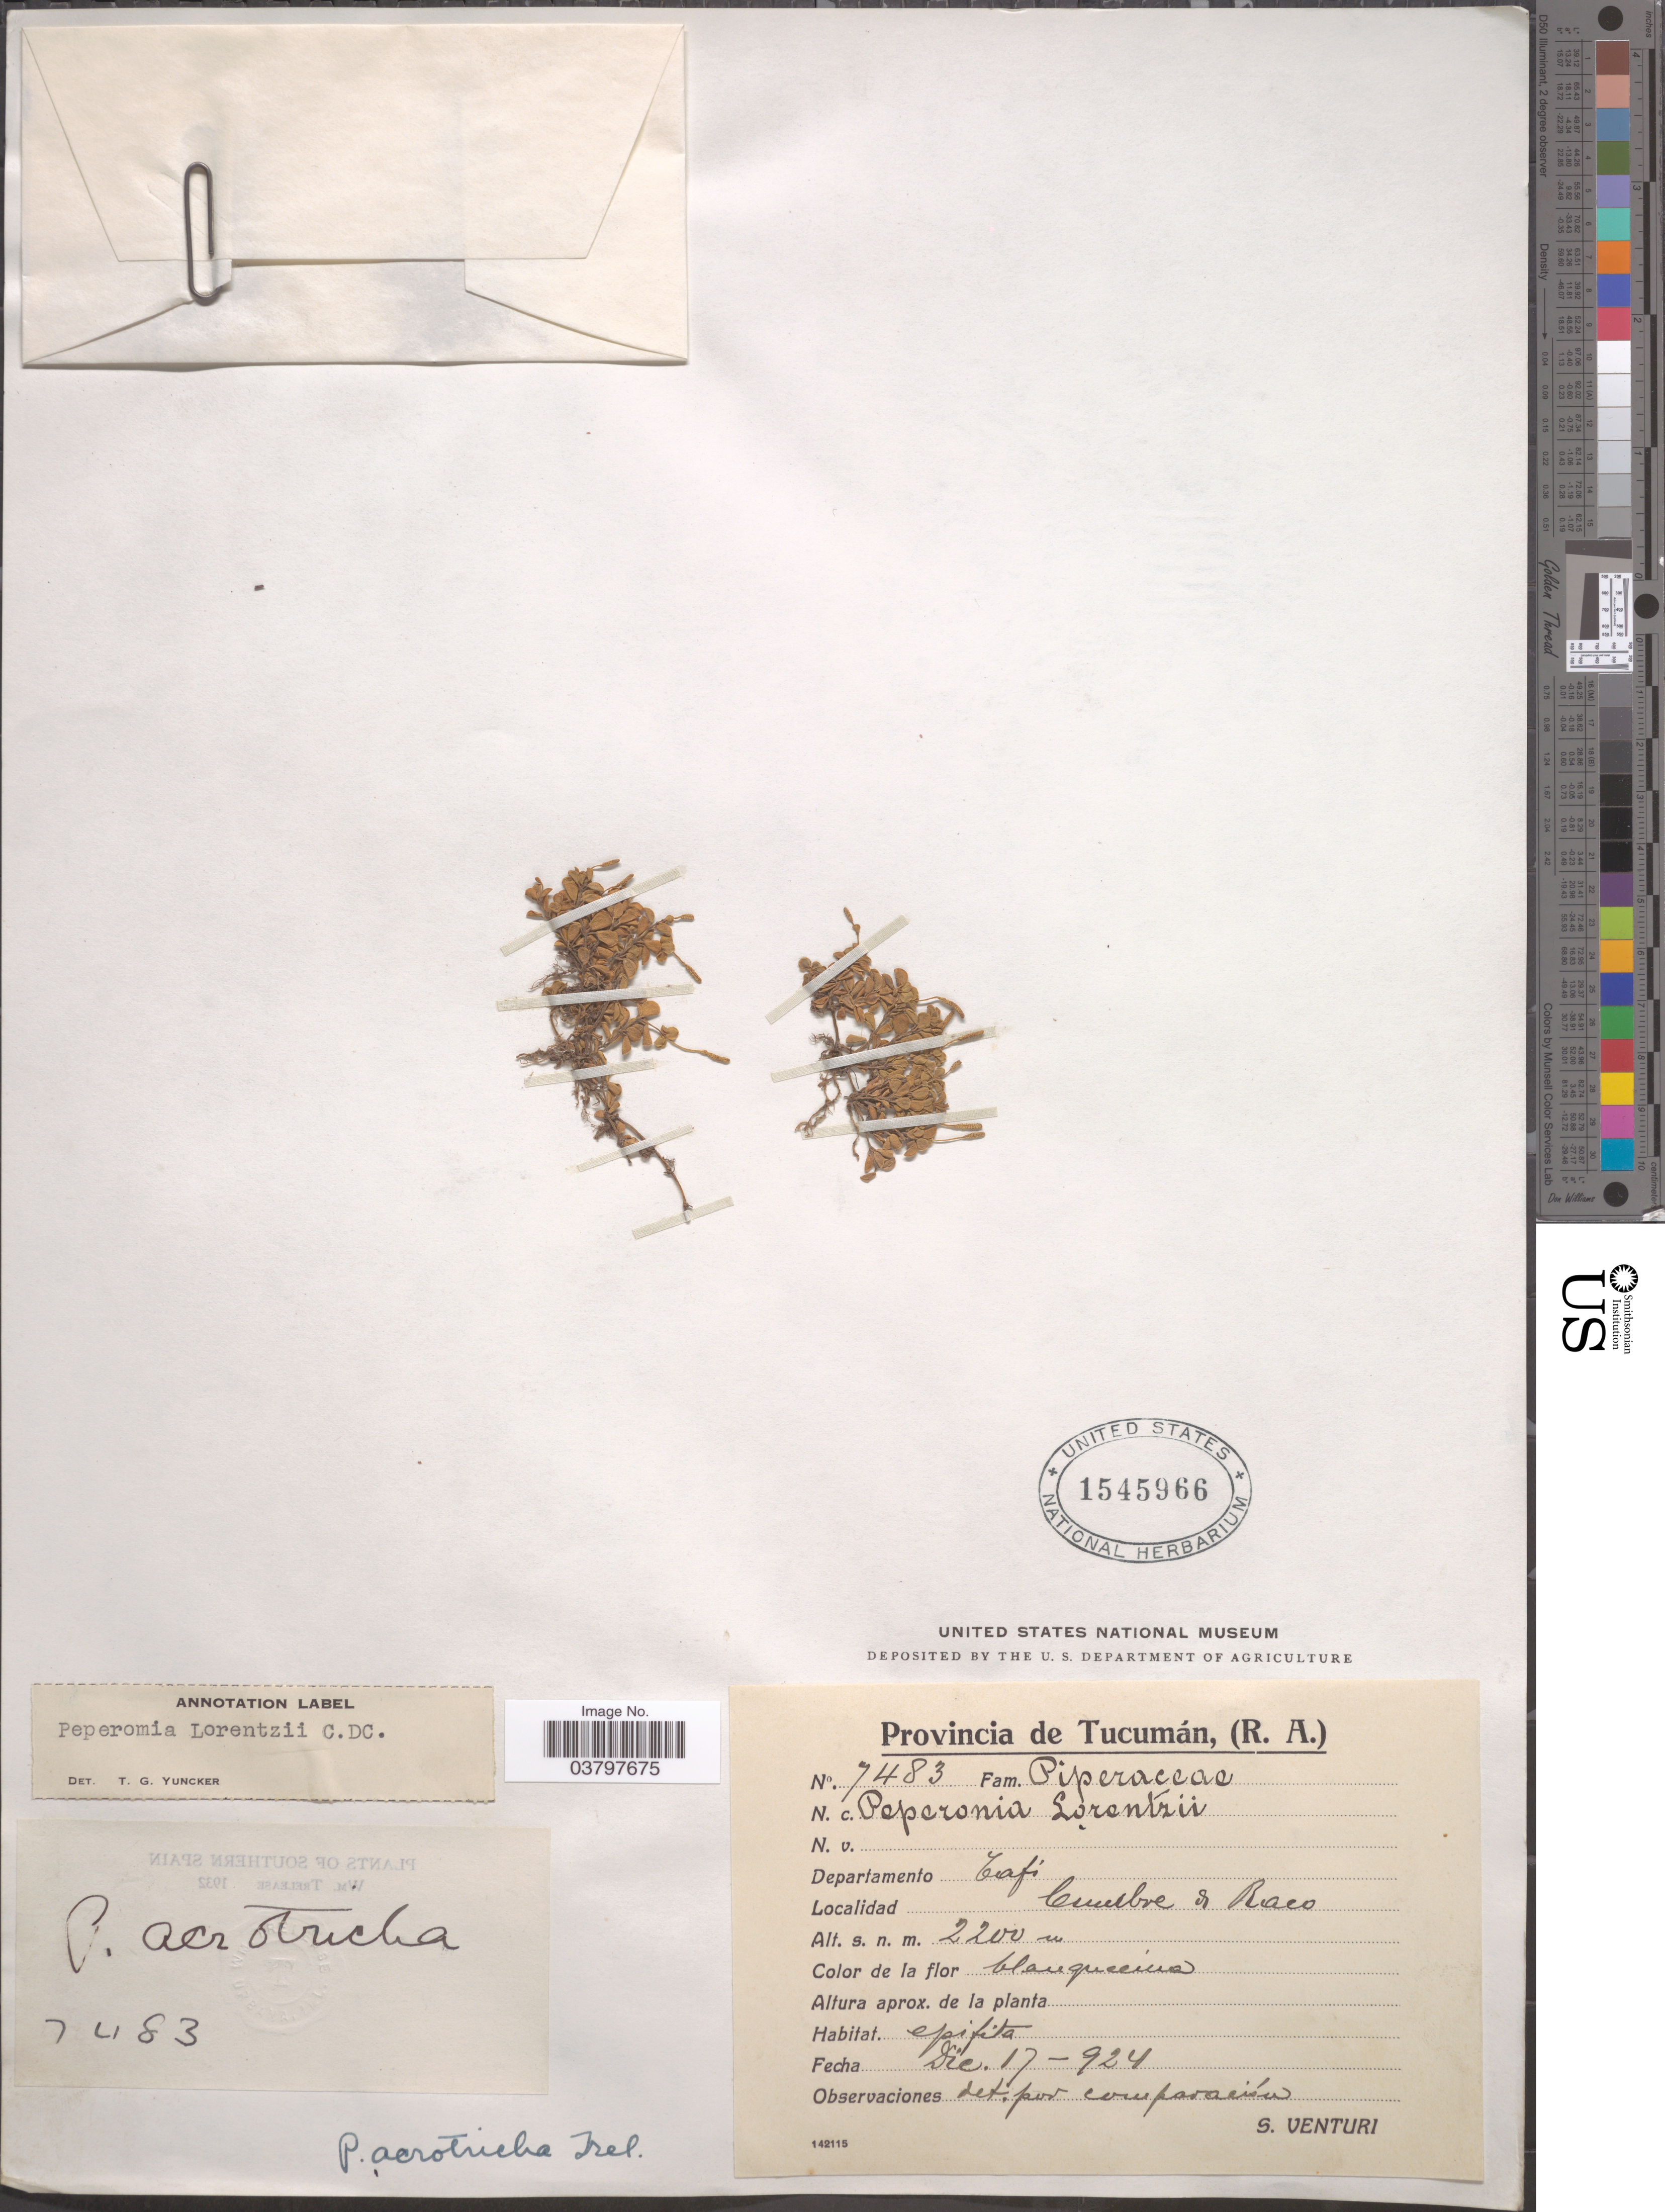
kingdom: Plantae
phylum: Tracheophyta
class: Magnoliopsida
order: Piperales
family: Piperaceae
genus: Peperomia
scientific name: Peperomia lorentzii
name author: C. DC.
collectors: S. Venturi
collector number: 7483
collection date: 1924-12-17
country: Argentina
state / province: Tucuman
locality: Departamento Tafi. Cumbre de Raco.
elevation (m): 2200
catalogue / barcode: US 1545966